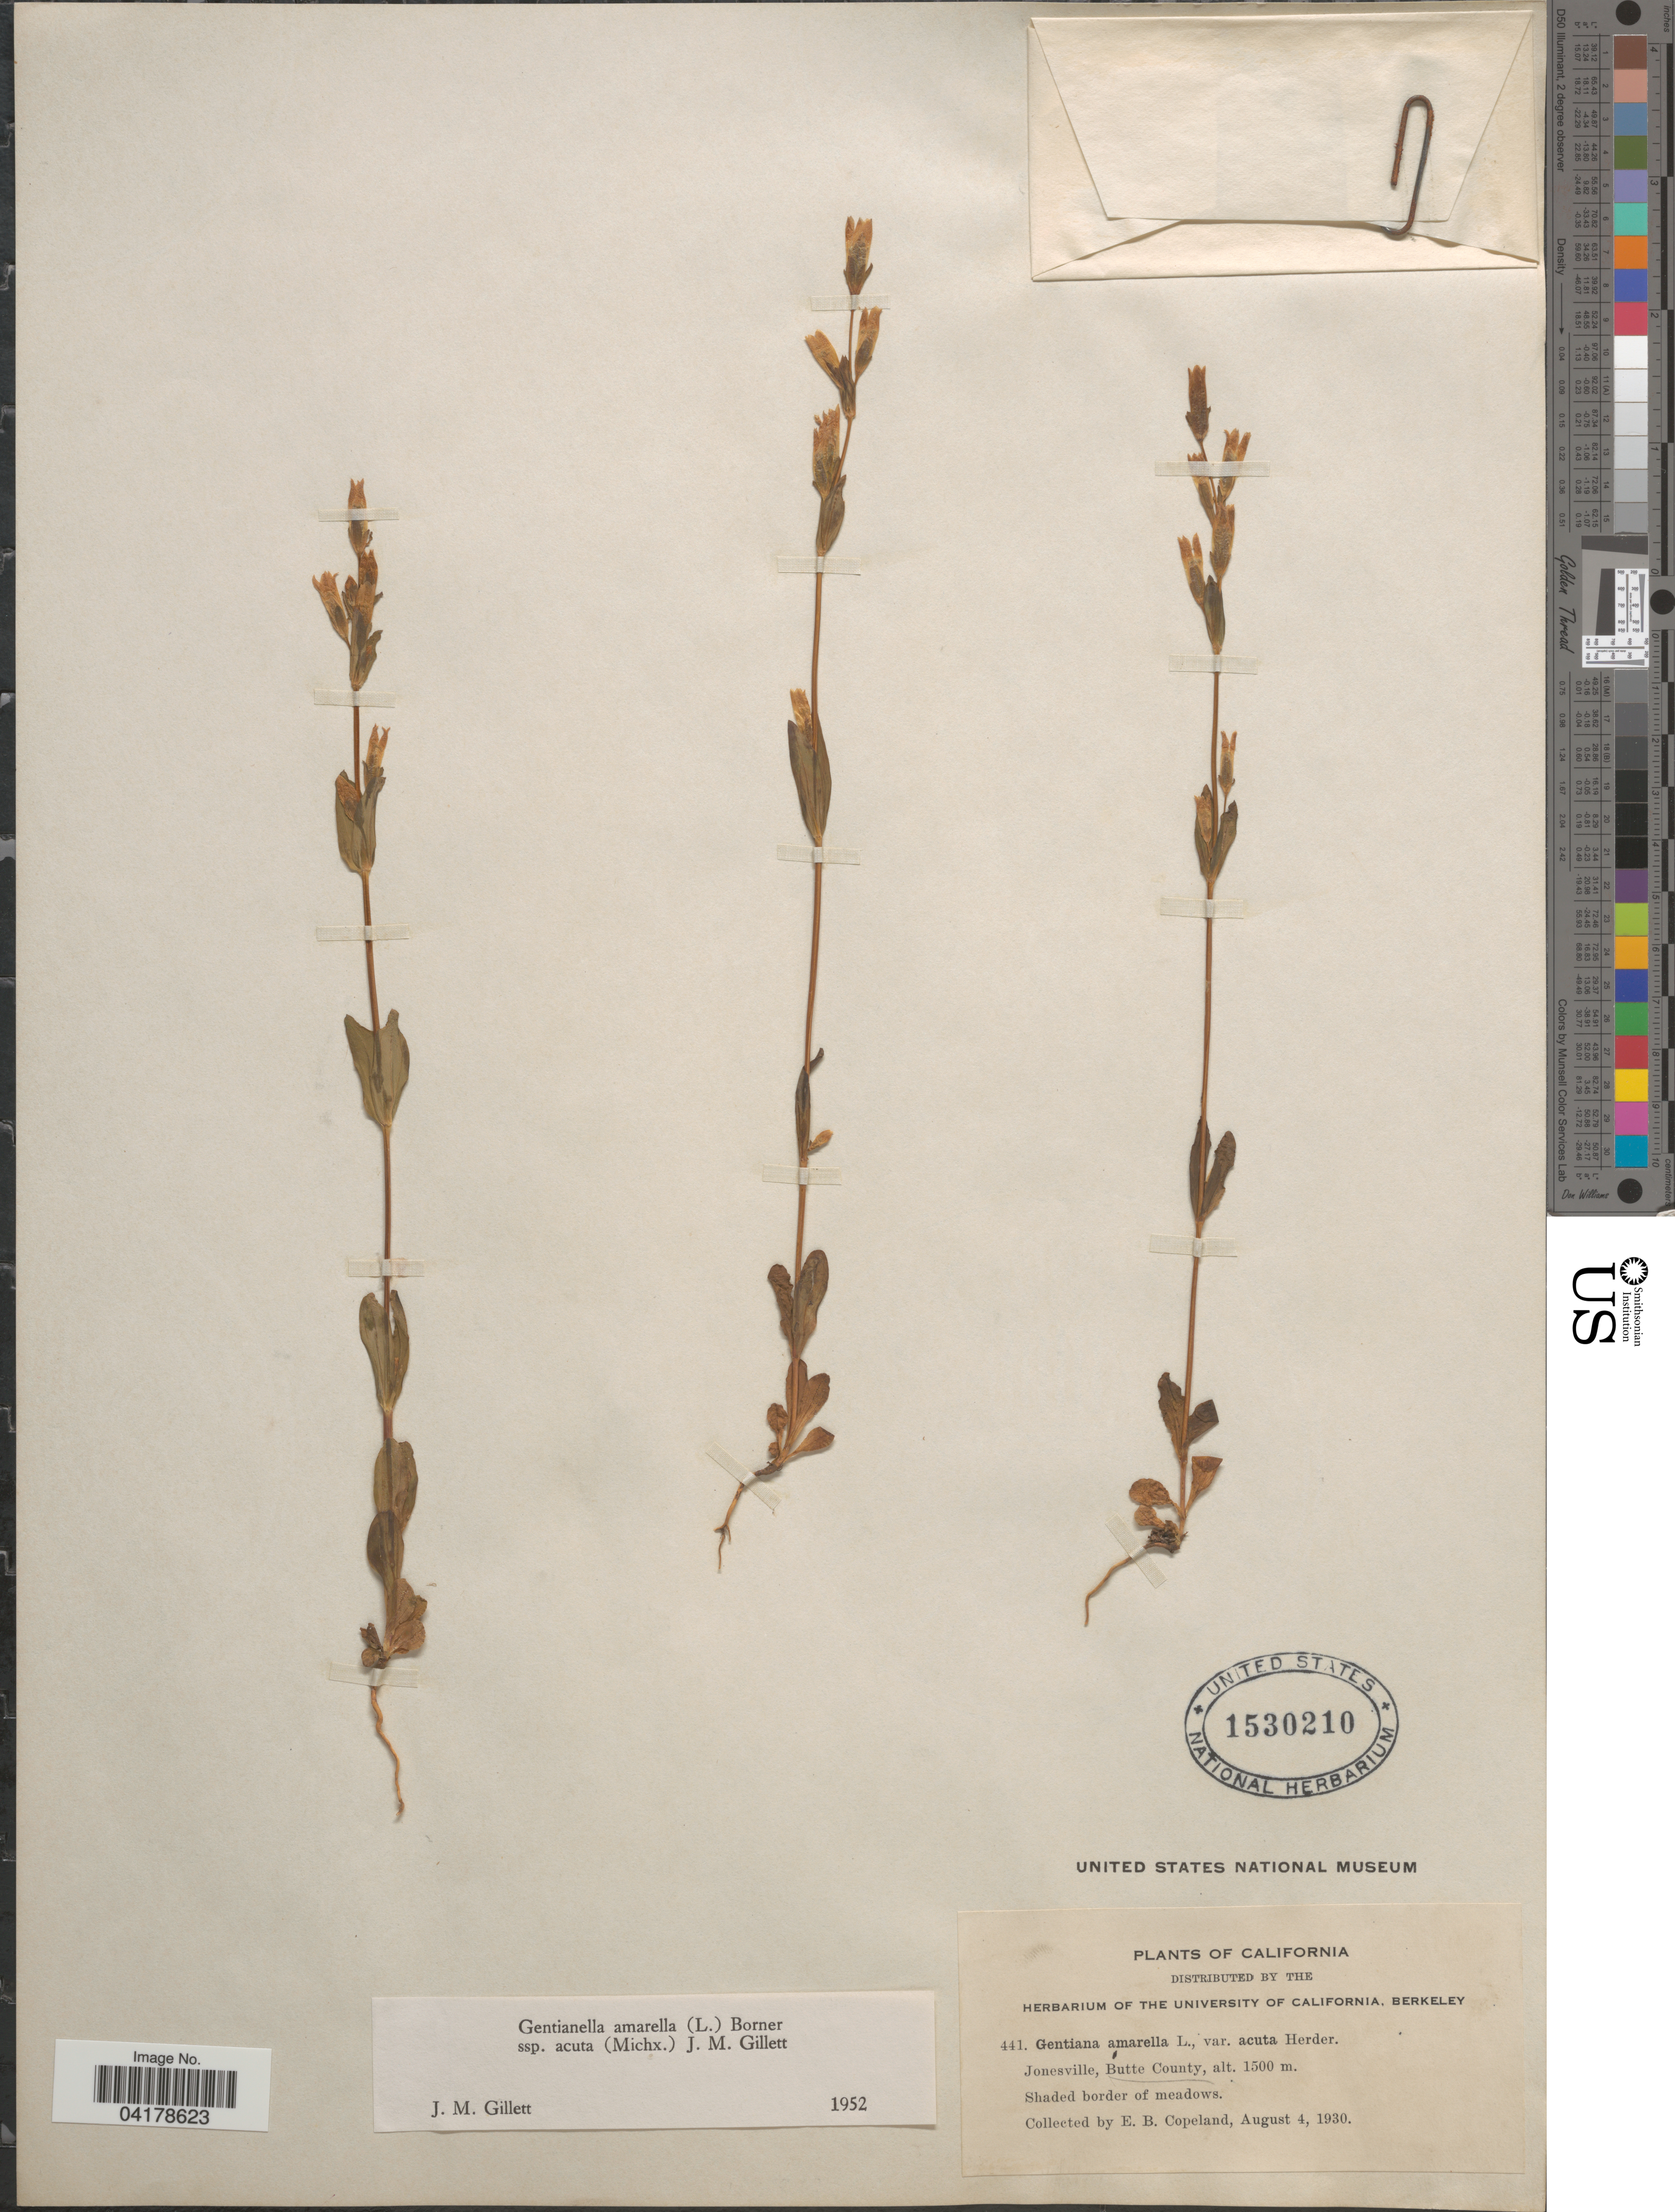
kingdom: Plantae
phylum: Tracheophyta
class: Magnoliopsida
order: Gentianales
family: Gentianaceae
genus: Gentianella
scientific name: Gentianella amarella subsp. acuta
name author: (Michx.) J.M. Gillett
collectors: E. B. Copeland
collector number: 441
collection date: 1930-08-04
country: United States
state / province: California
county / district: Butte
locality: Jonesville, Butte County.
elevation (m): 1500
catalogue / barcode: US 1530210